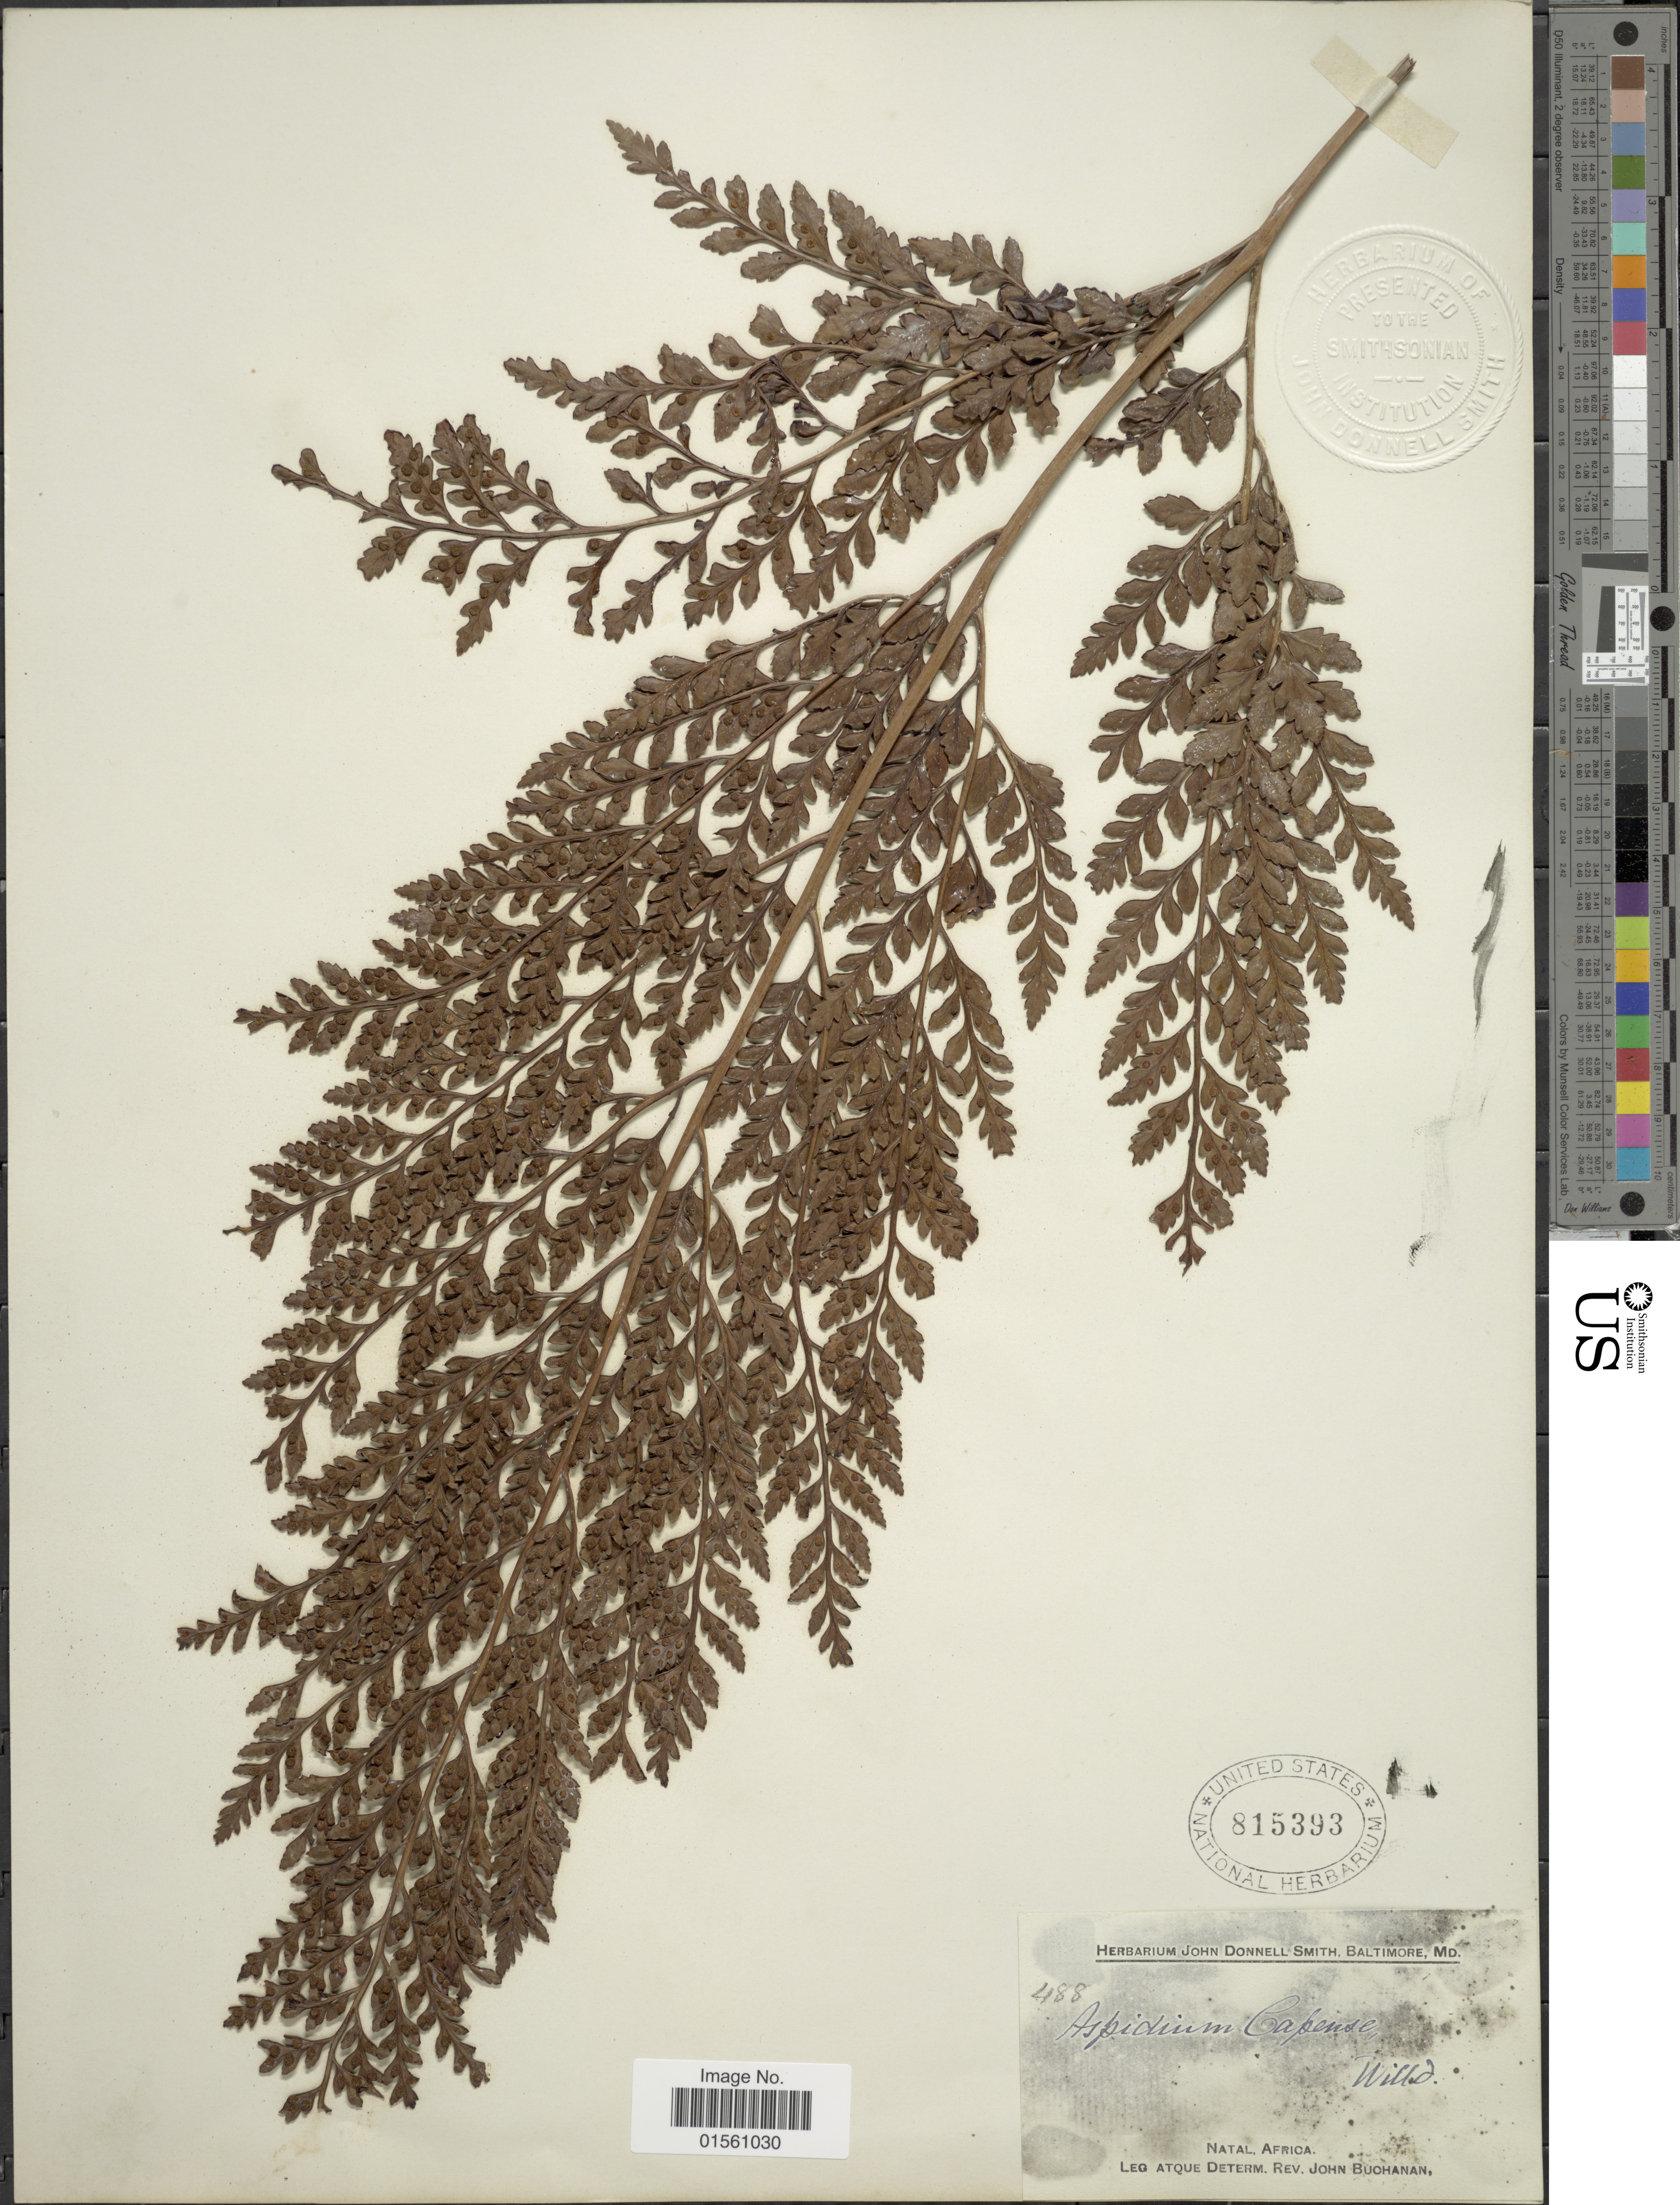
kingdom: Plantae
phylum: Tracheophyta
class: Polypodiopsida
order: Polypodiales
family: Dryopteridaceae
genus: Rumohra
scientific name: Rumohra adiantiformis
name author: (G. Forst.) Ching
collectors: J. Buchanan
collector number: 488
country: South Africa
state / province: KwaZulu-Natal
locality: Natal, Africa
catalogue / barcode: US 815393